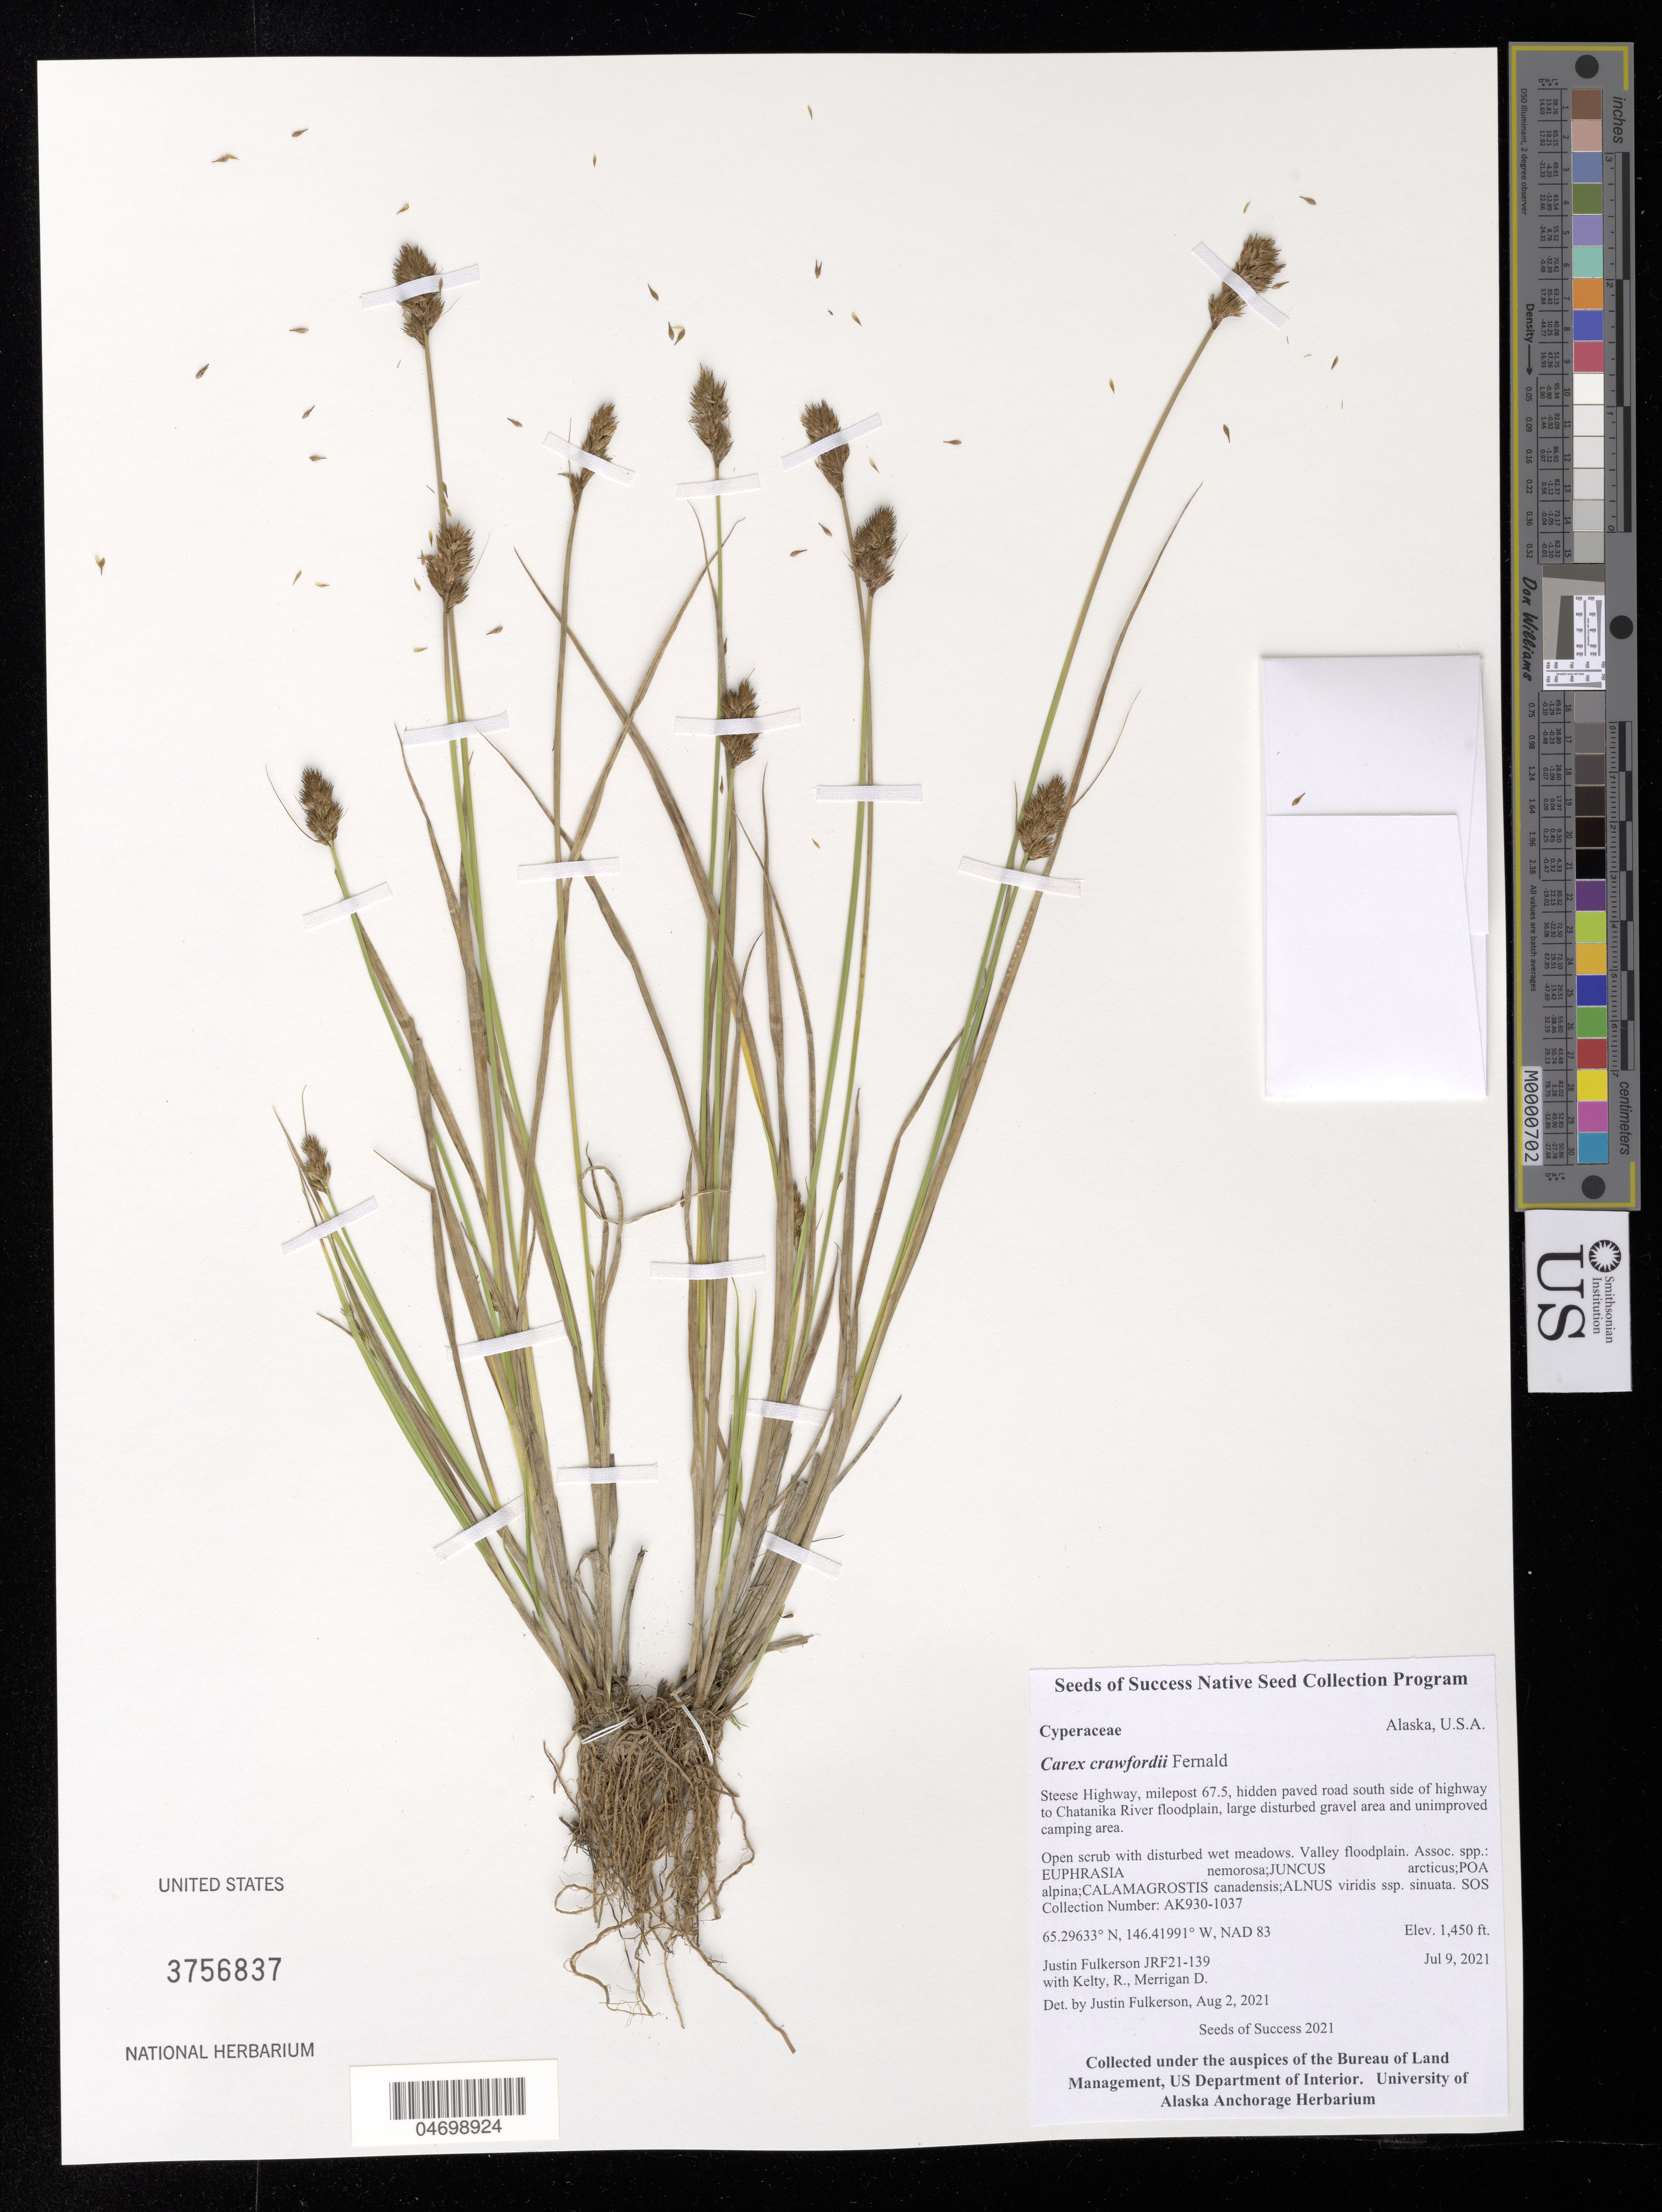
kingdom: Plantae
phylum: Tracheophyta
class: Liliopsida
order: Poales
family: Cyperaceae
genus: Carex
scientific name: Carex crawfordii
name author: Fernald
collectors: J. Fulkerson, R. Kelty & D. Merrigan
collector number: AK930-1037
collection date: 2021-07-09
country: United States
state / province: Alaska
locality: Steese Hwy, milepost 67.5, hidden paved road south side of Hwy to Chatanika River floodplain.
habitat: Open scrub with disturbed wet meadows. Valley floodplain. With Juncus arcticus, Poa alpina, Euphrasia nemorosa, etc.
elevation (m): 442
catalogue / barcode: US 3756837